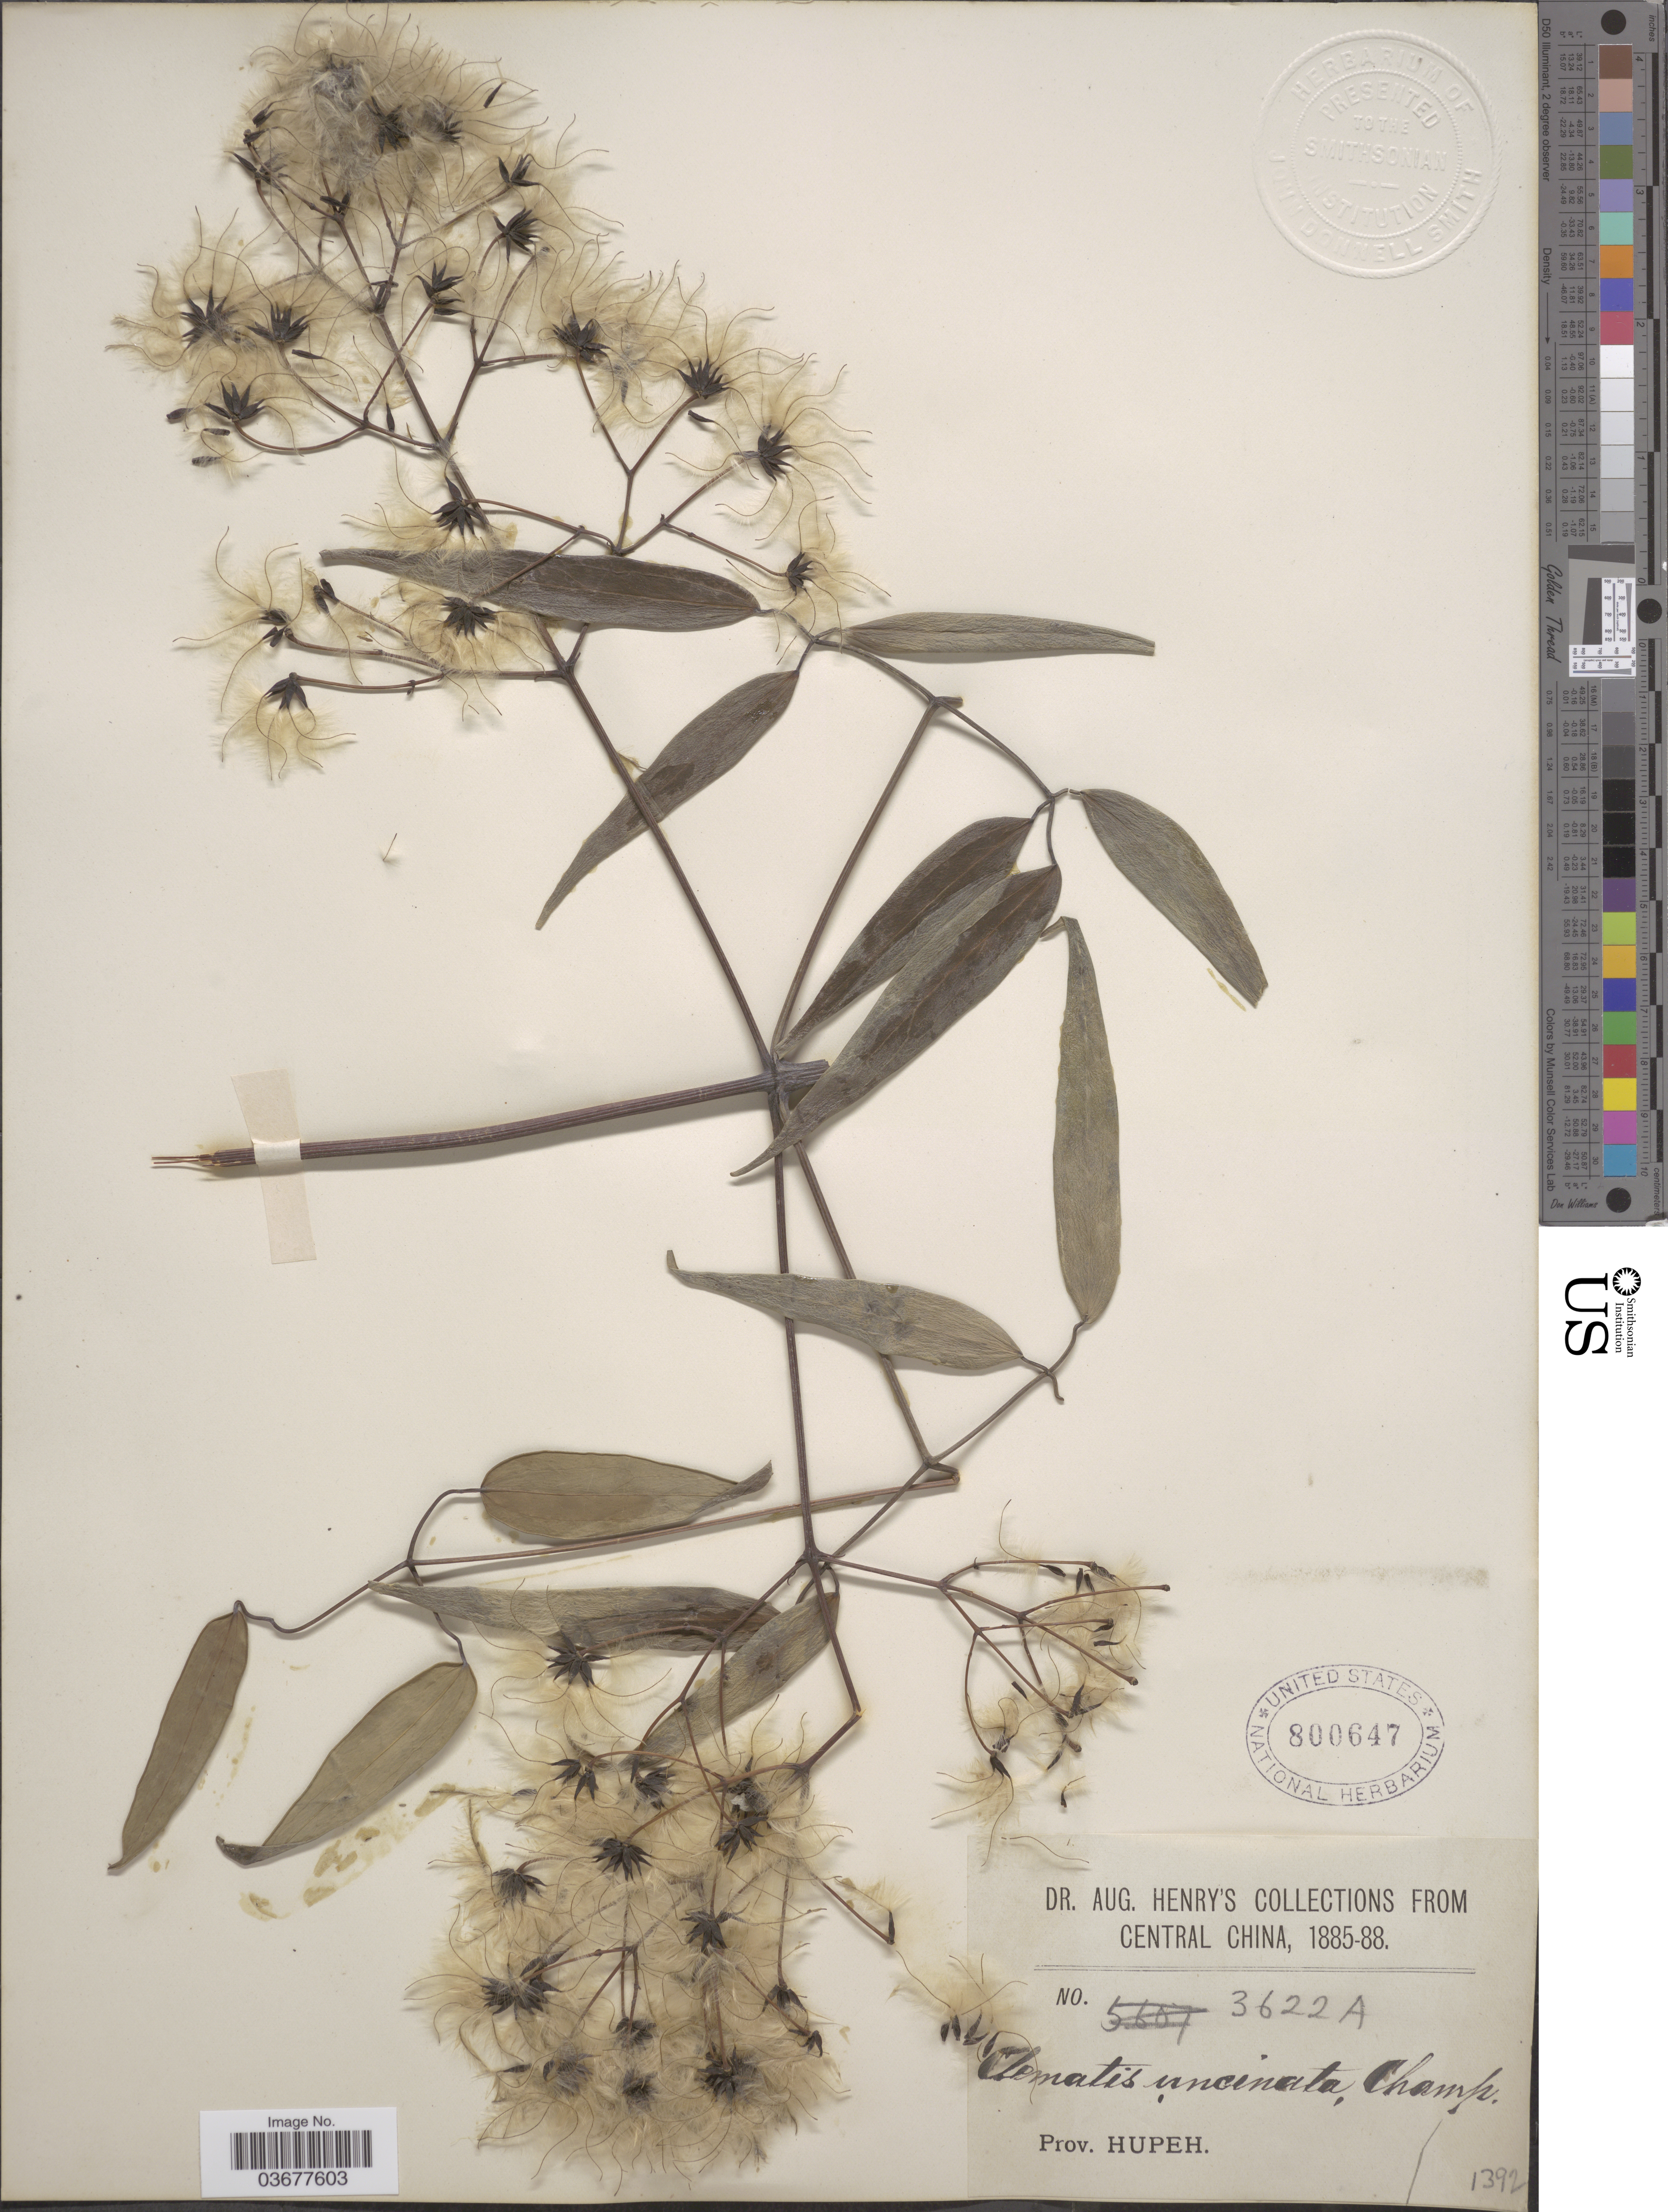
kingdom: Plantae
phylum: Tracheophyta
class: Magnoliopsida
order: Ranunculales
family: Ranunculaceae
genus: Clematis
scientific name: Clematis uncinata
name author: Champ. ex Benth.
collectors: A. Henry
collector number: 3622 A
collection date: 1885/1888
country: China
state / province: Hubei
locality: Central China. Prov. Hupeh.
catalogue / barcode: US 800647